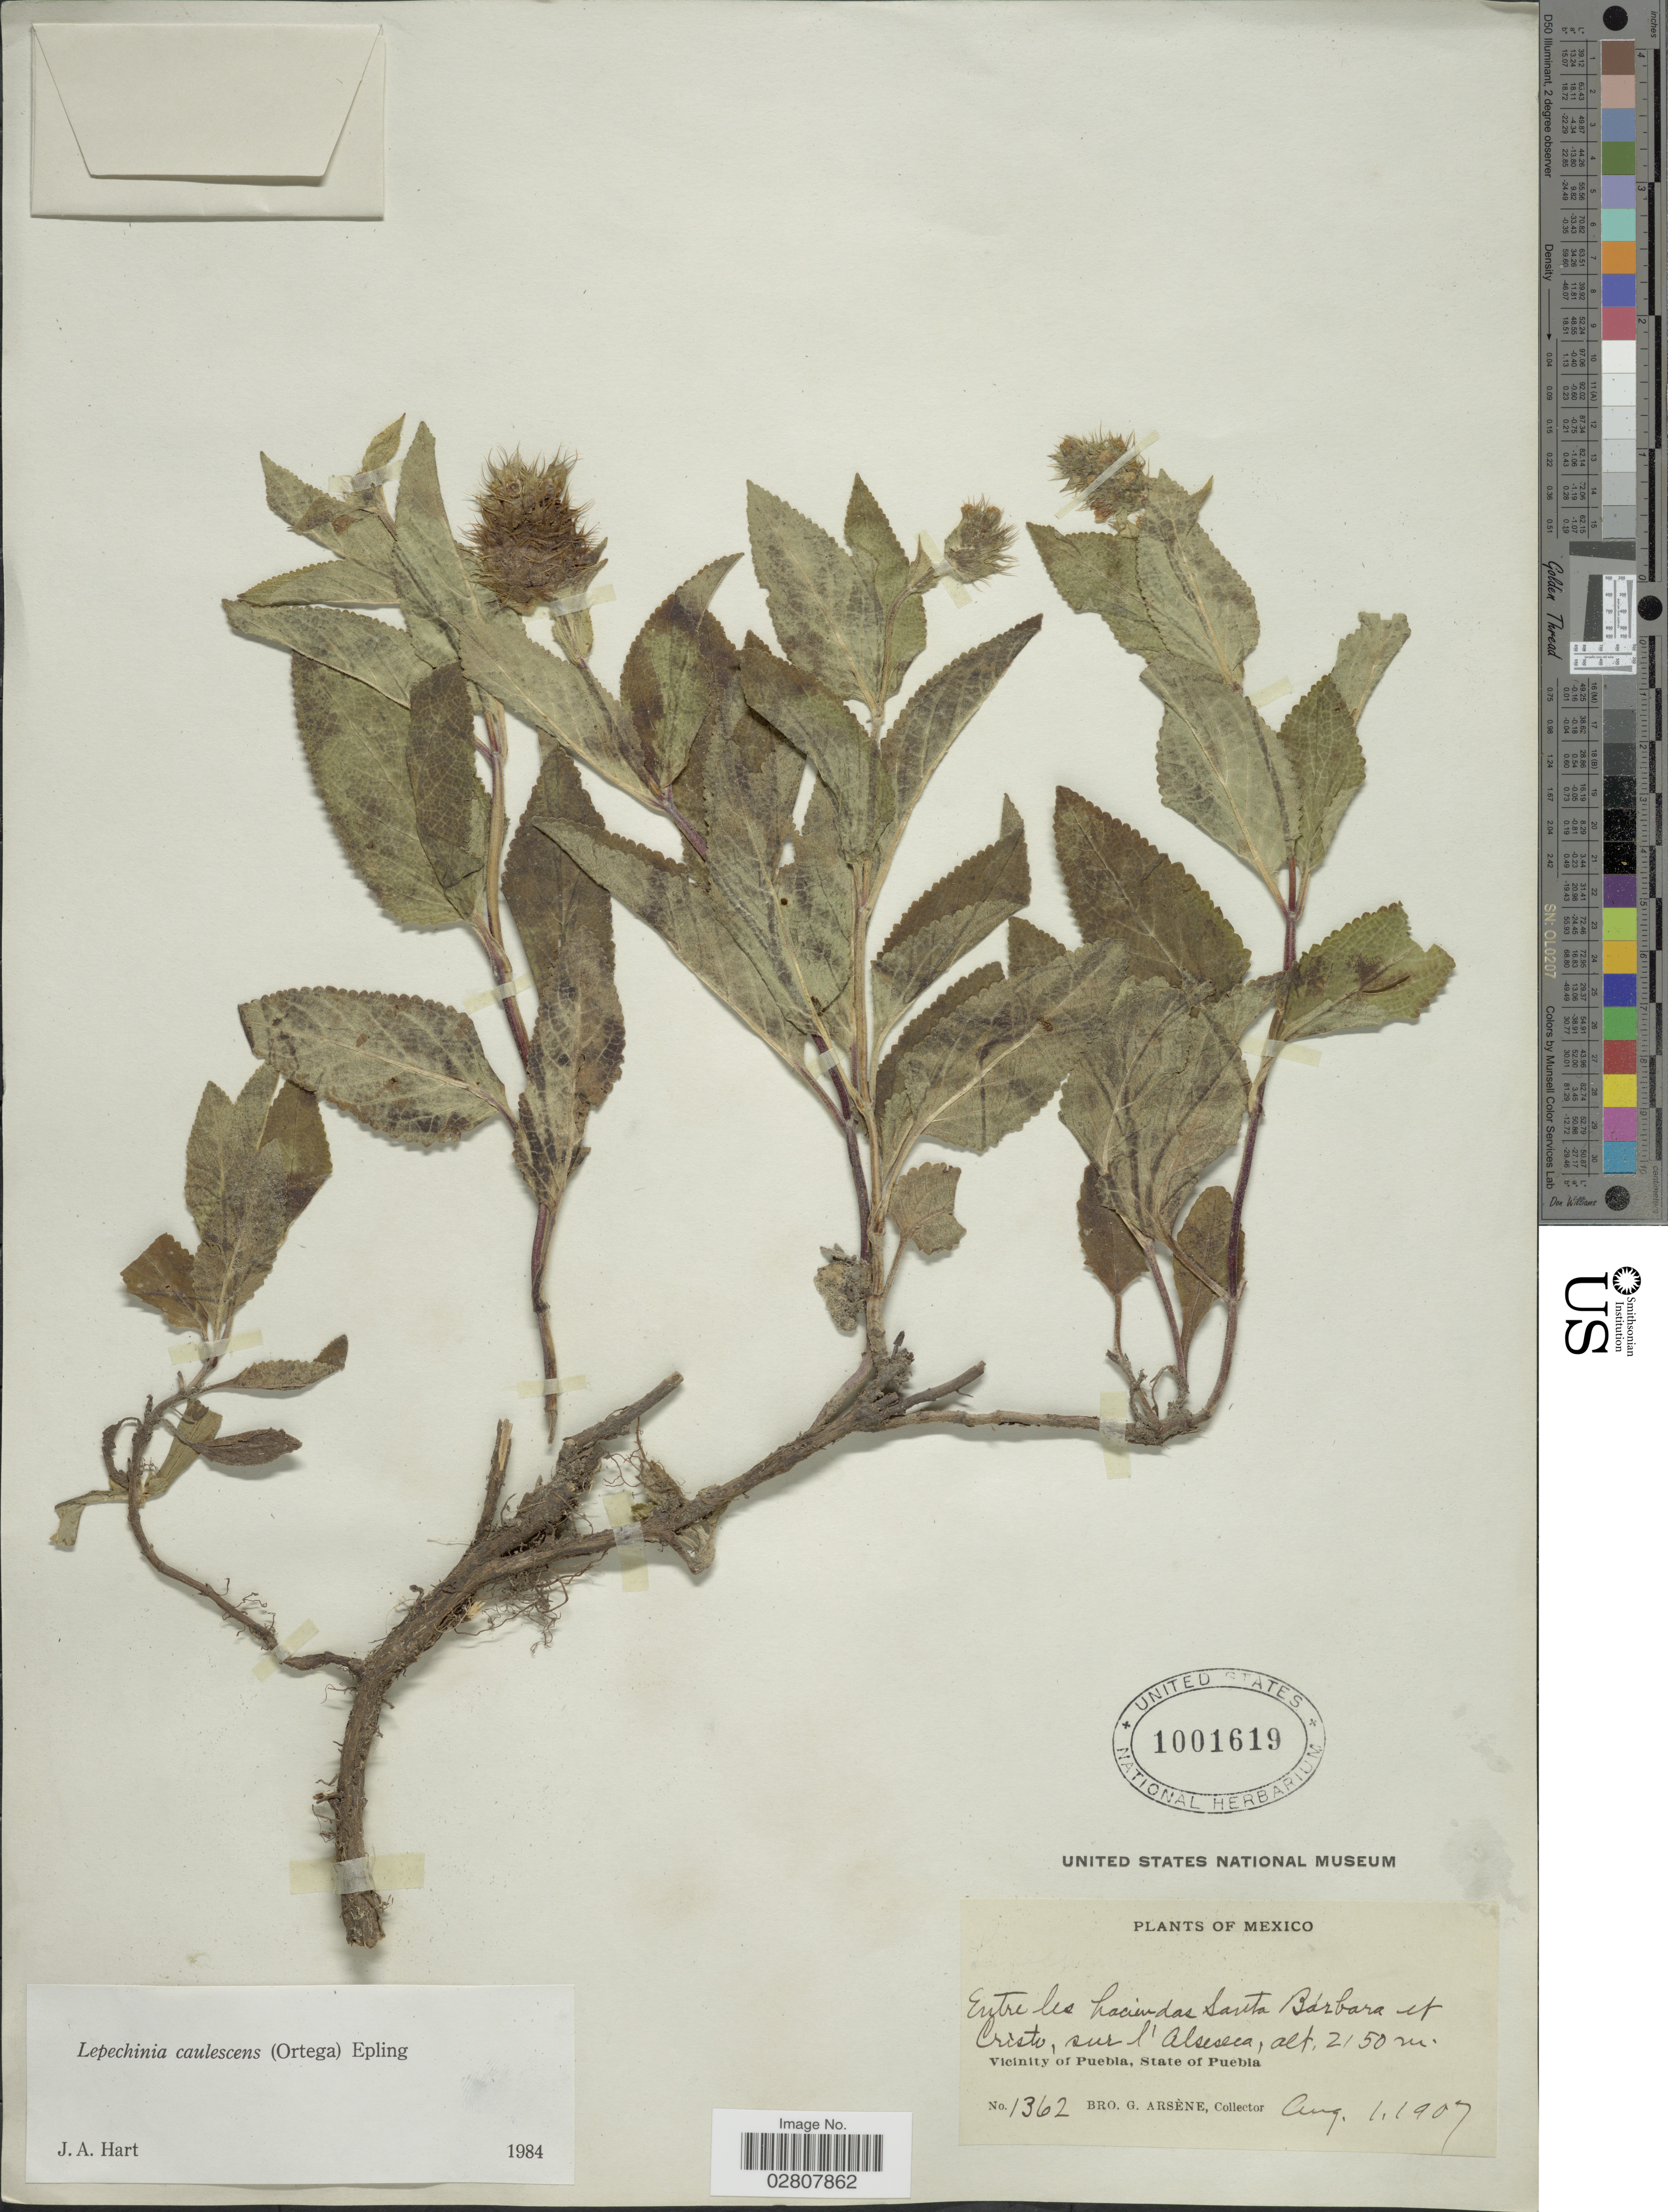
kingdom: Plantae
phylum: Tracheophyta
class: Magnoliopsida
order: Lamiales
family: Lamiaceae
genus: Lepechinia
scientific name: Lepechinia caulescens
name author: (Ortega) Epling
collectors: Bro. G. Arsène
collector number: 1362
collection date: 1907-08-01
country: Mexico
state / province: Puebla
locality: Entre les haciendas Santa Bárbara er Cristo, sur l'Alseseca. Vicinity of Puebla.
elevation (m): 2150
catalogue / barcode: US 1001619